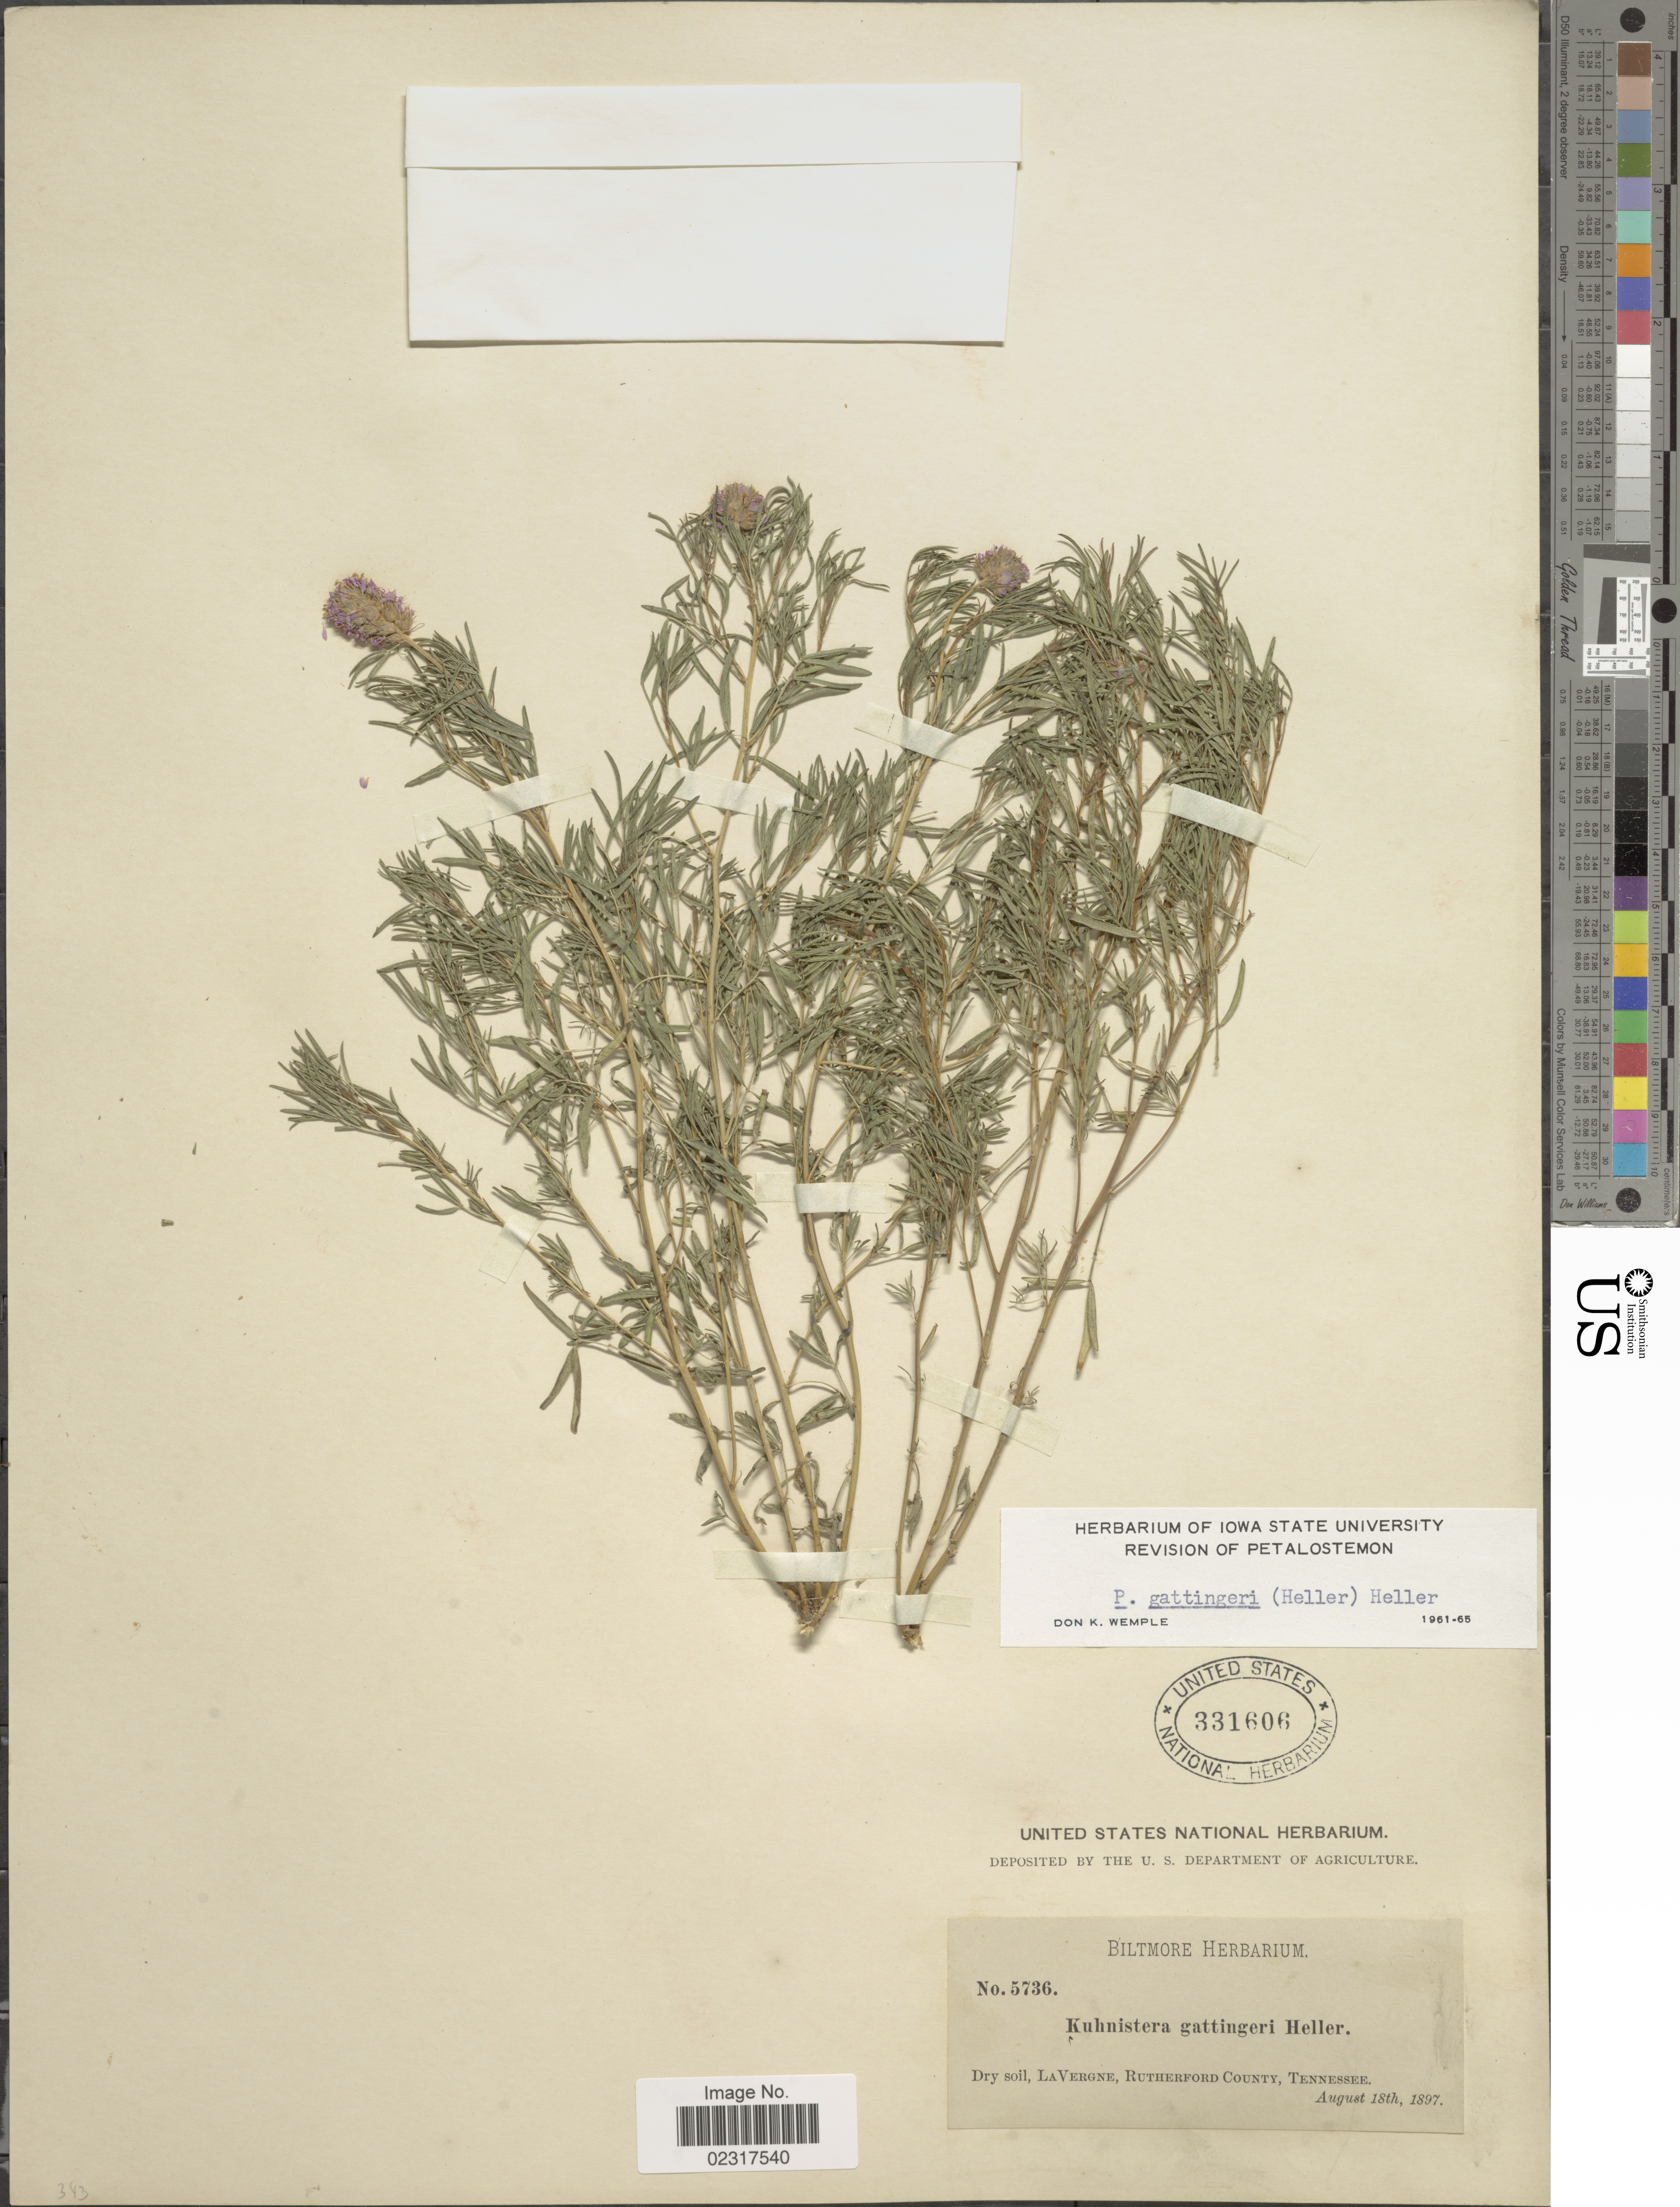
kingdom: Plantae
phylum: Tracheophyta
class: Magnoliopsida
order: Fabales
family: Fabaceae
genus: Dalea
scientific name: Dalea gattingeri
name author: (A. Heller) Barneby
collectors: ex herb. Biltmore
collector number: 5736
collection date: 1897-08-18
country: United States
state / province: Tennessee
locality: Dry soil, La Vergne, Rutherford County.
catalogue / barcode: US 331606